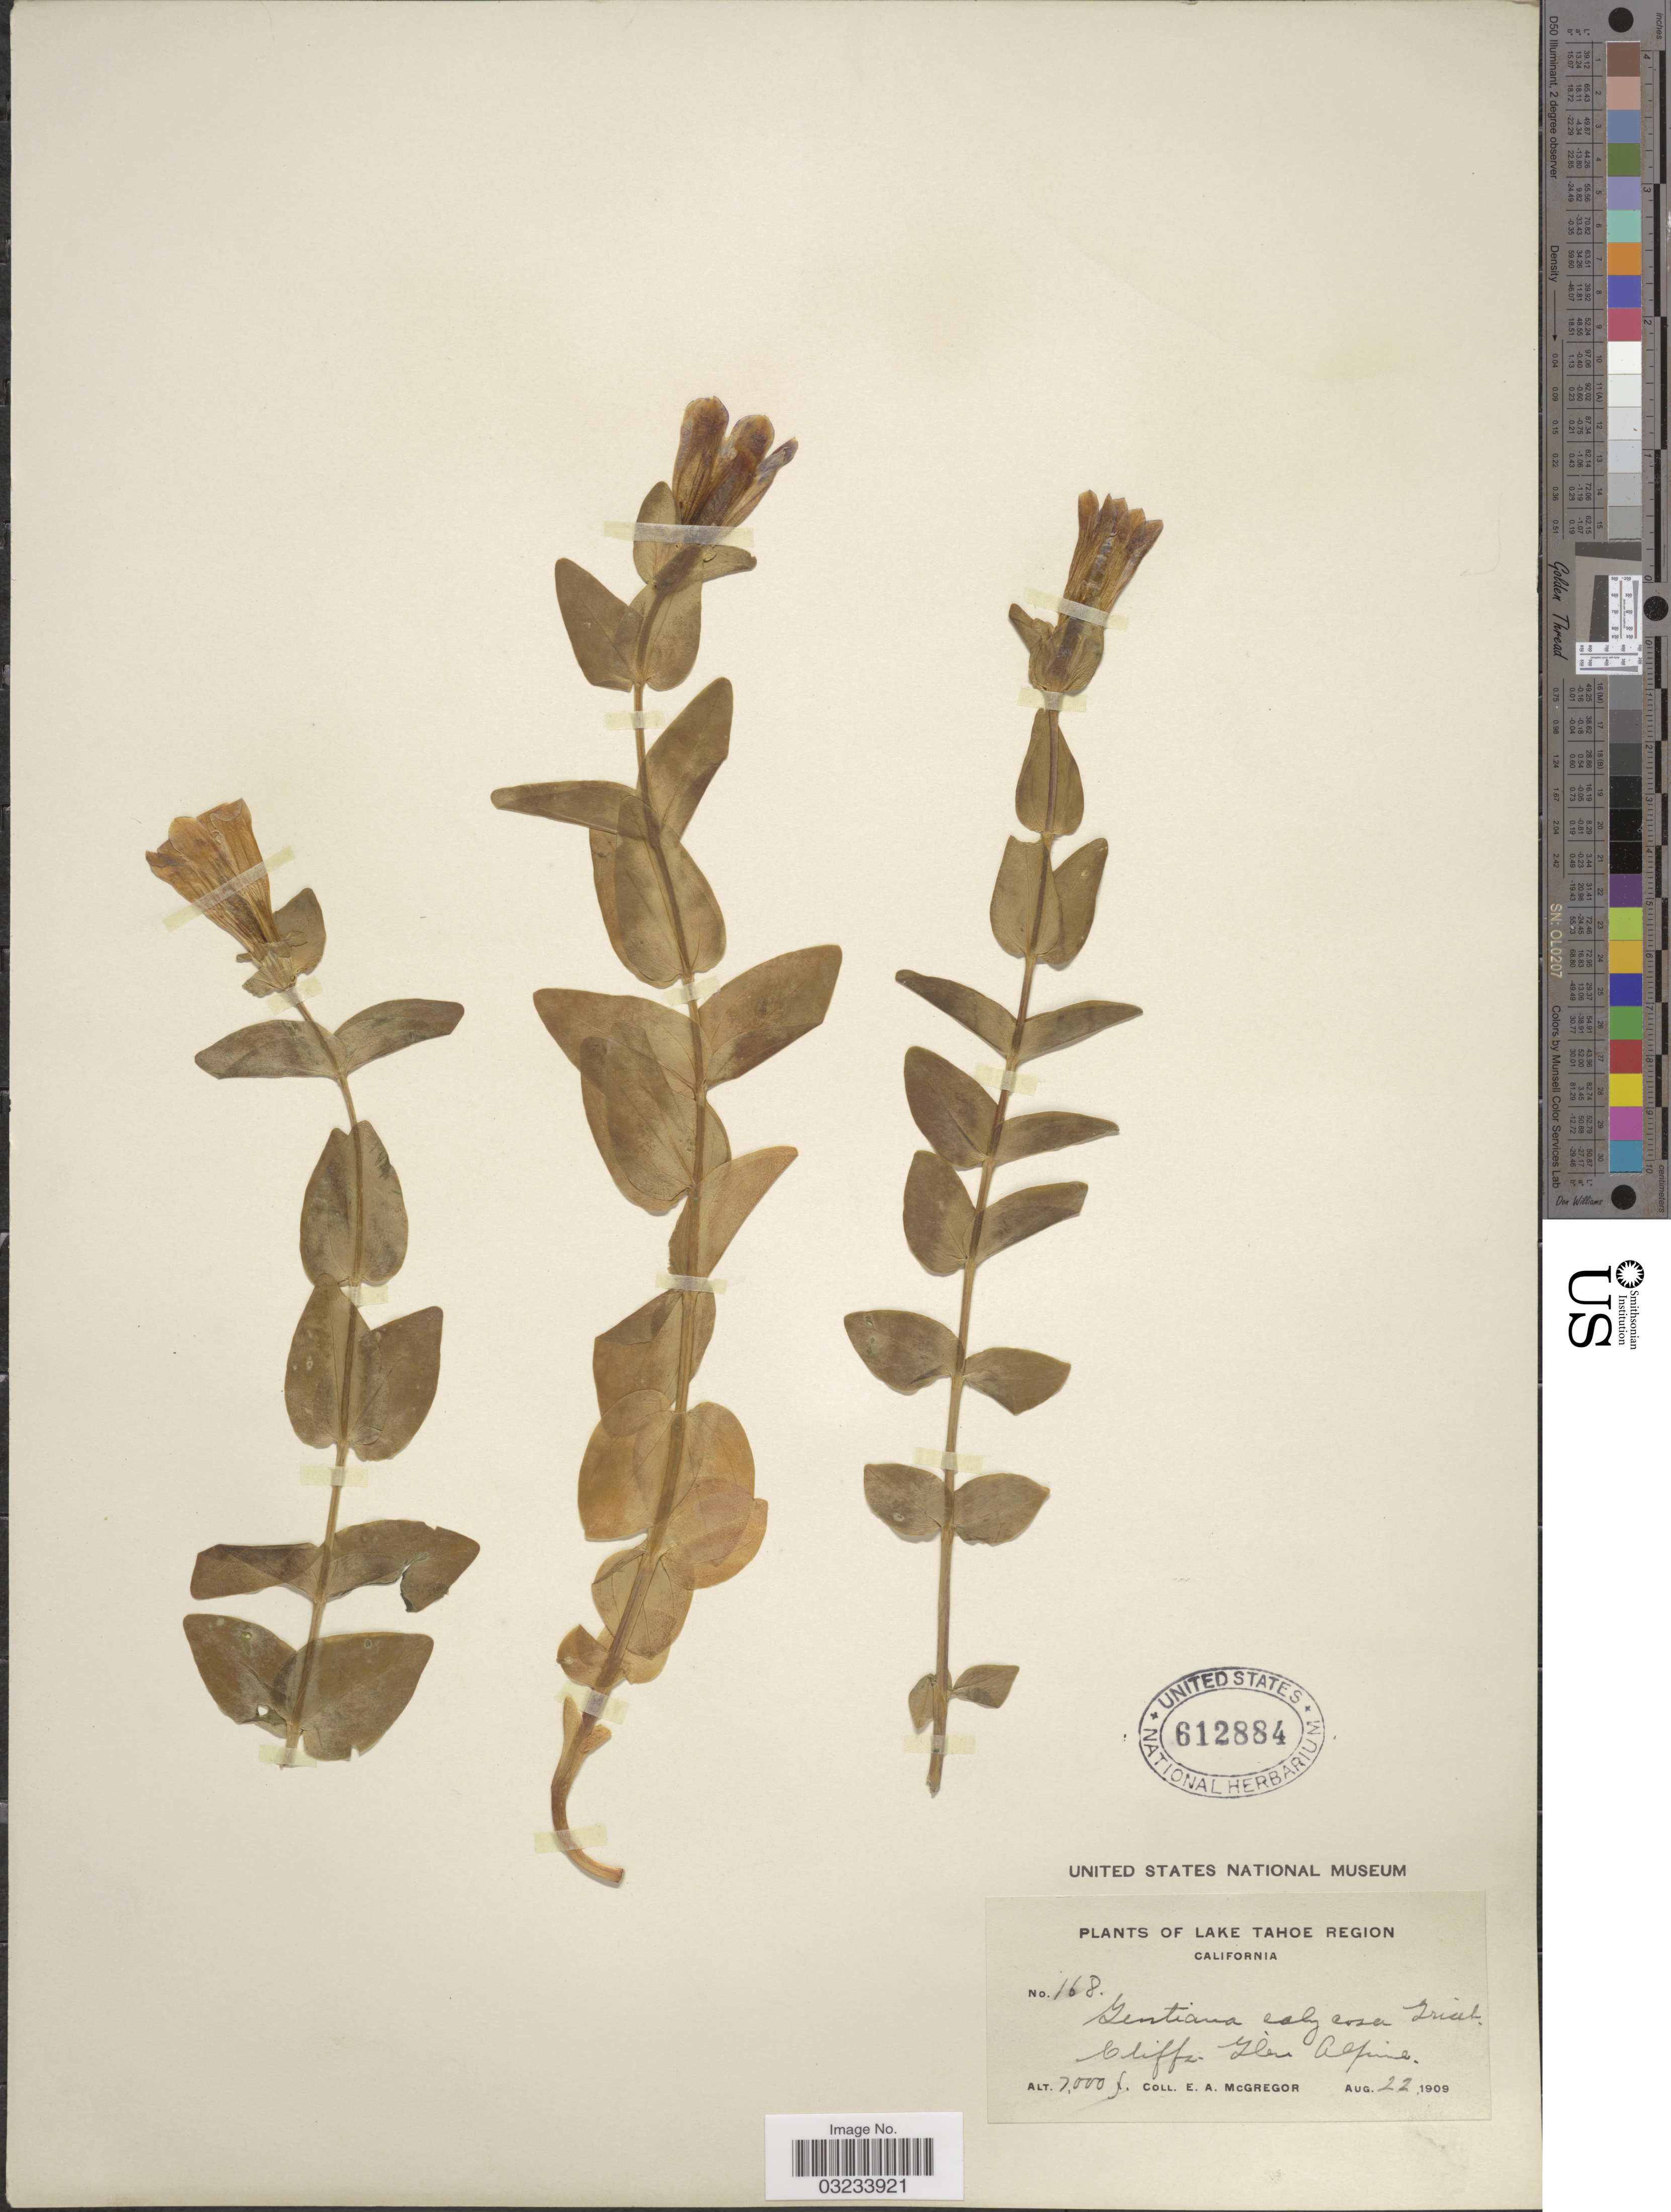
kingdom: Plantae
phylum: Tracheophyta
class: Magnoliopsida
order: Gentianales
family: Gentianaceae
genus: Gentiana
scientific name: Gentiana calycosa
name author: Griseb.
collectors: E. A. McGregor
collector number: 168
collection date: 1909-08-22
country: United States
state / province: California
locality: Lake Tahoe Region, Cliffs Glen Alpine.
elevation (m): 2134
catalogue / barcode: US 612884